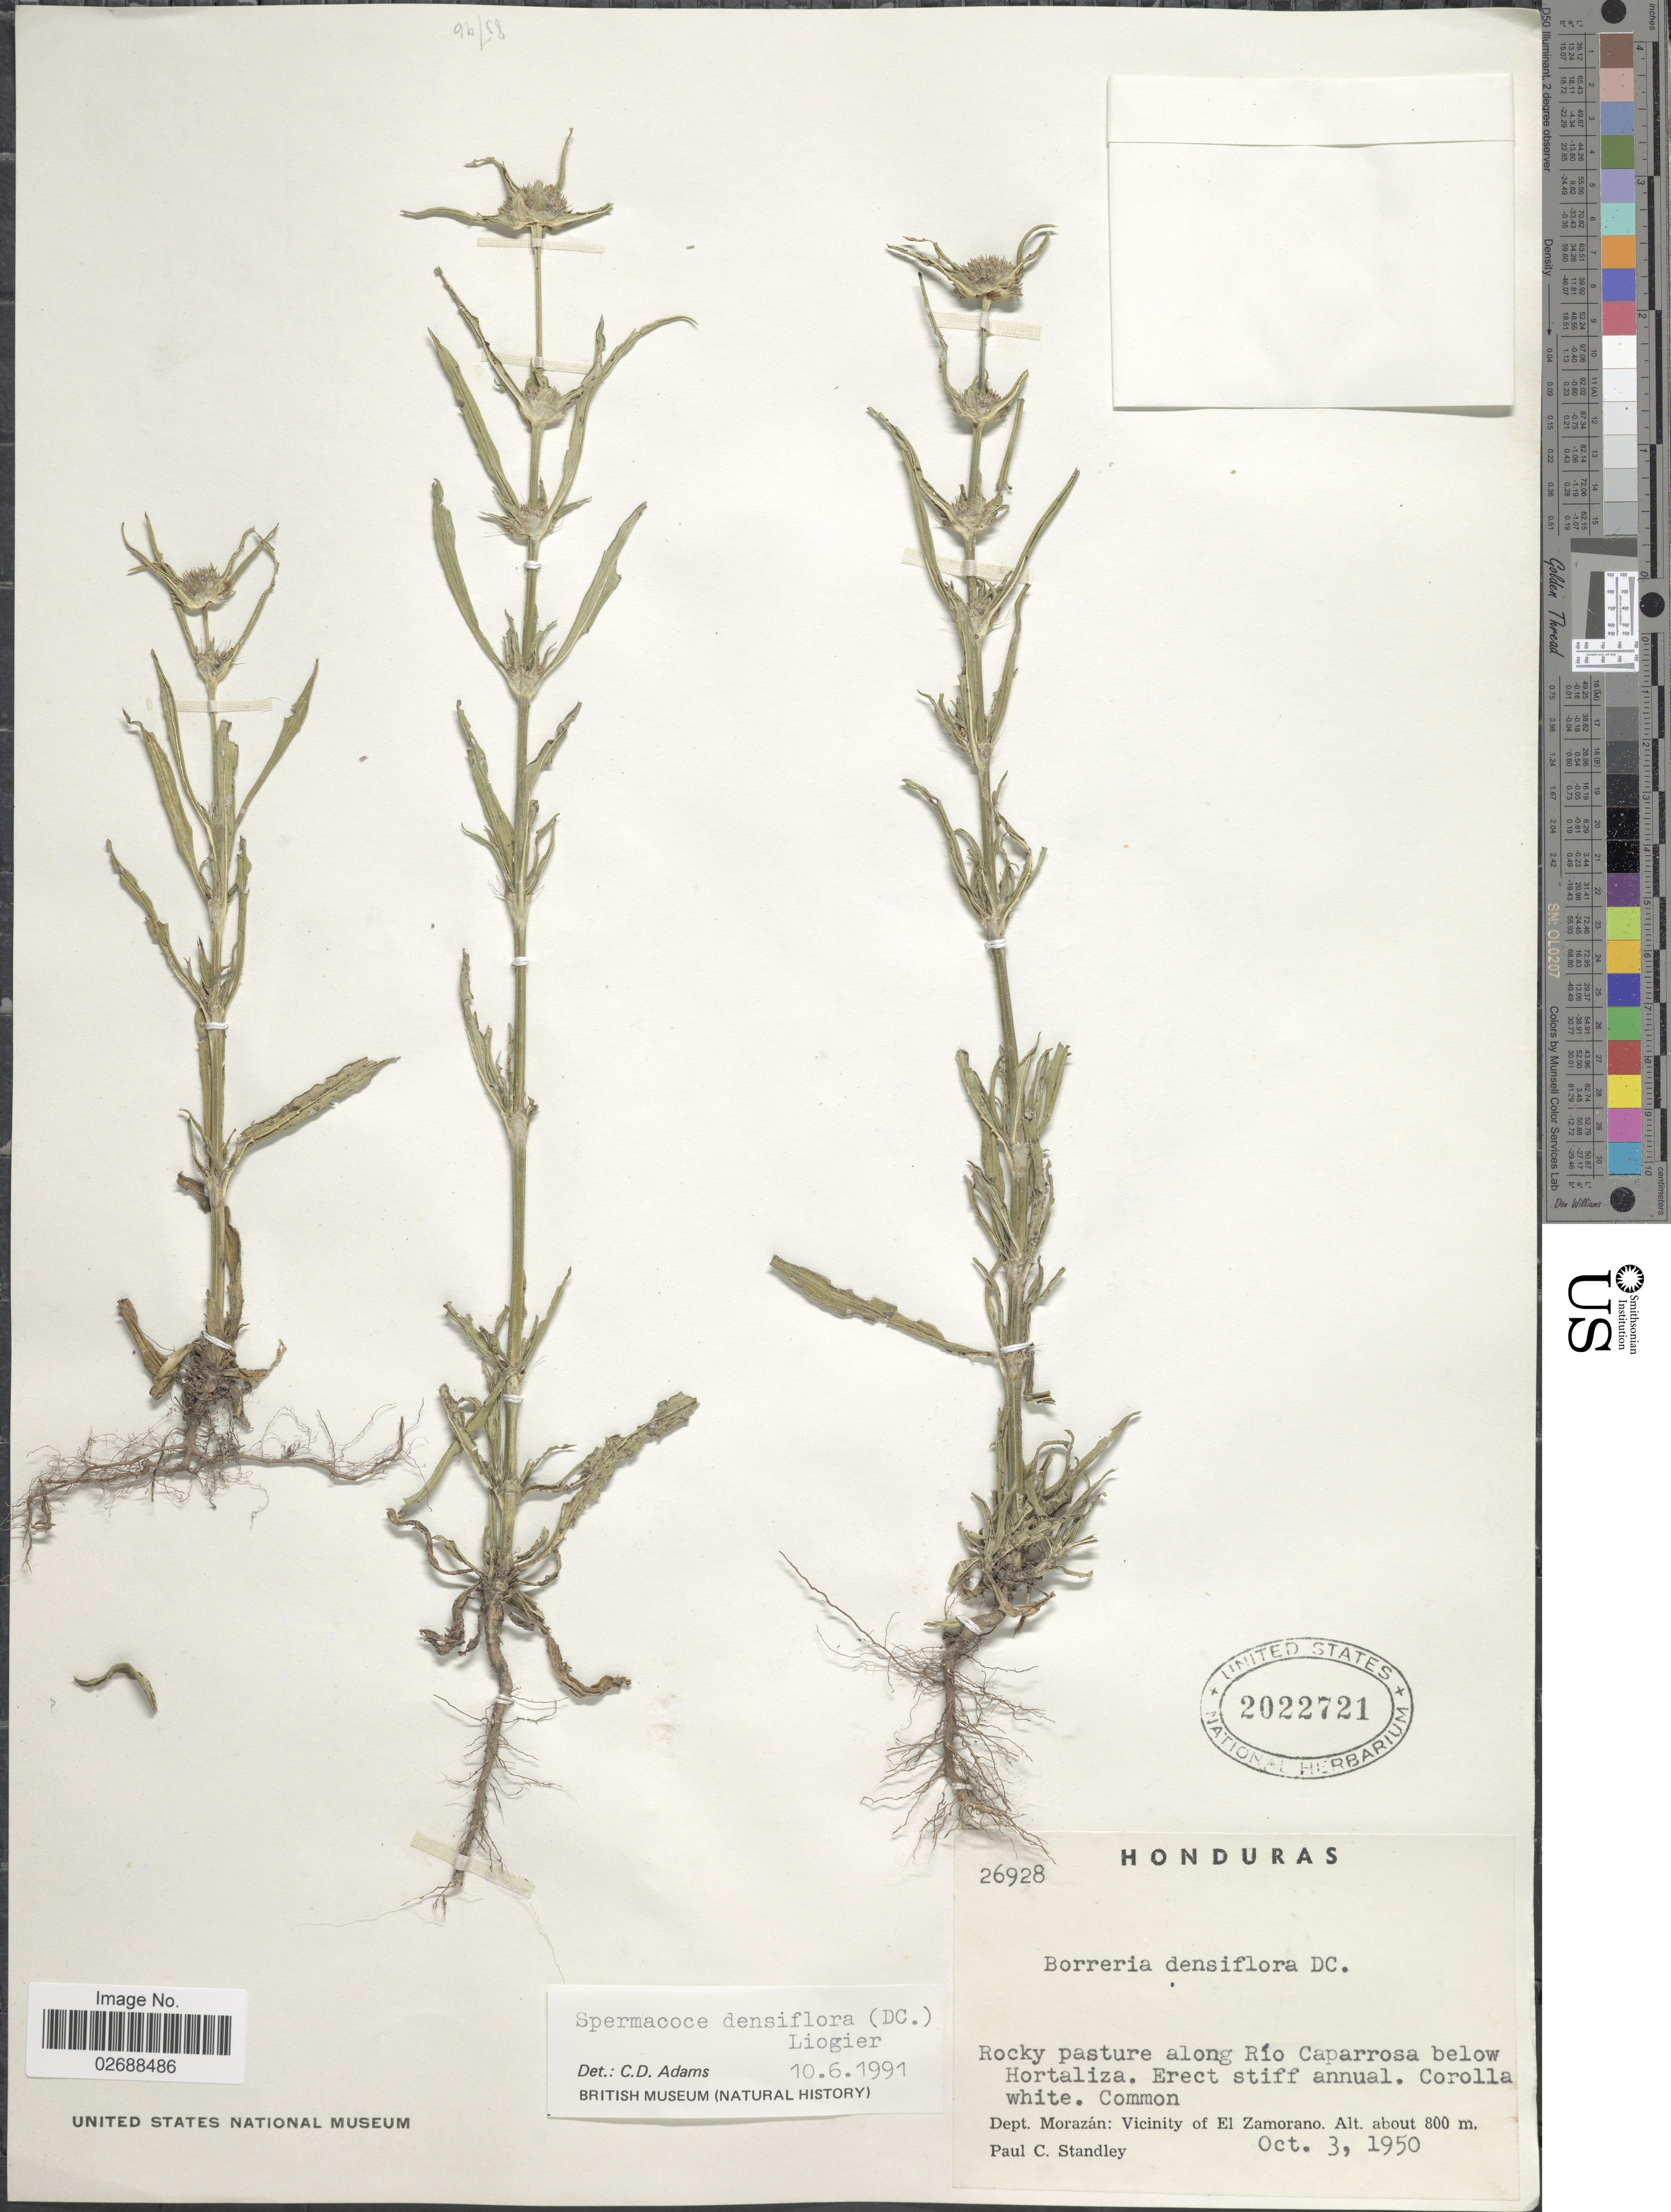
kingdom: Plantae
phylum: Tracheophyta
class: Magnoliopsida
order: Gentianales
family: Rubiaceae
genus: Spermacoce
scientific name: Spermacoce densiflora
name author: (DC.) Alain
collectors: P. C. Standley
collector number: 26928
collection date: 1950-10-03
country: Honduras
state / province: Fco. Morazán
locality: Dept. Morazán: Vicinity of El Zamorano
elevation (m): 800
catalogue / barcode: US 2022721